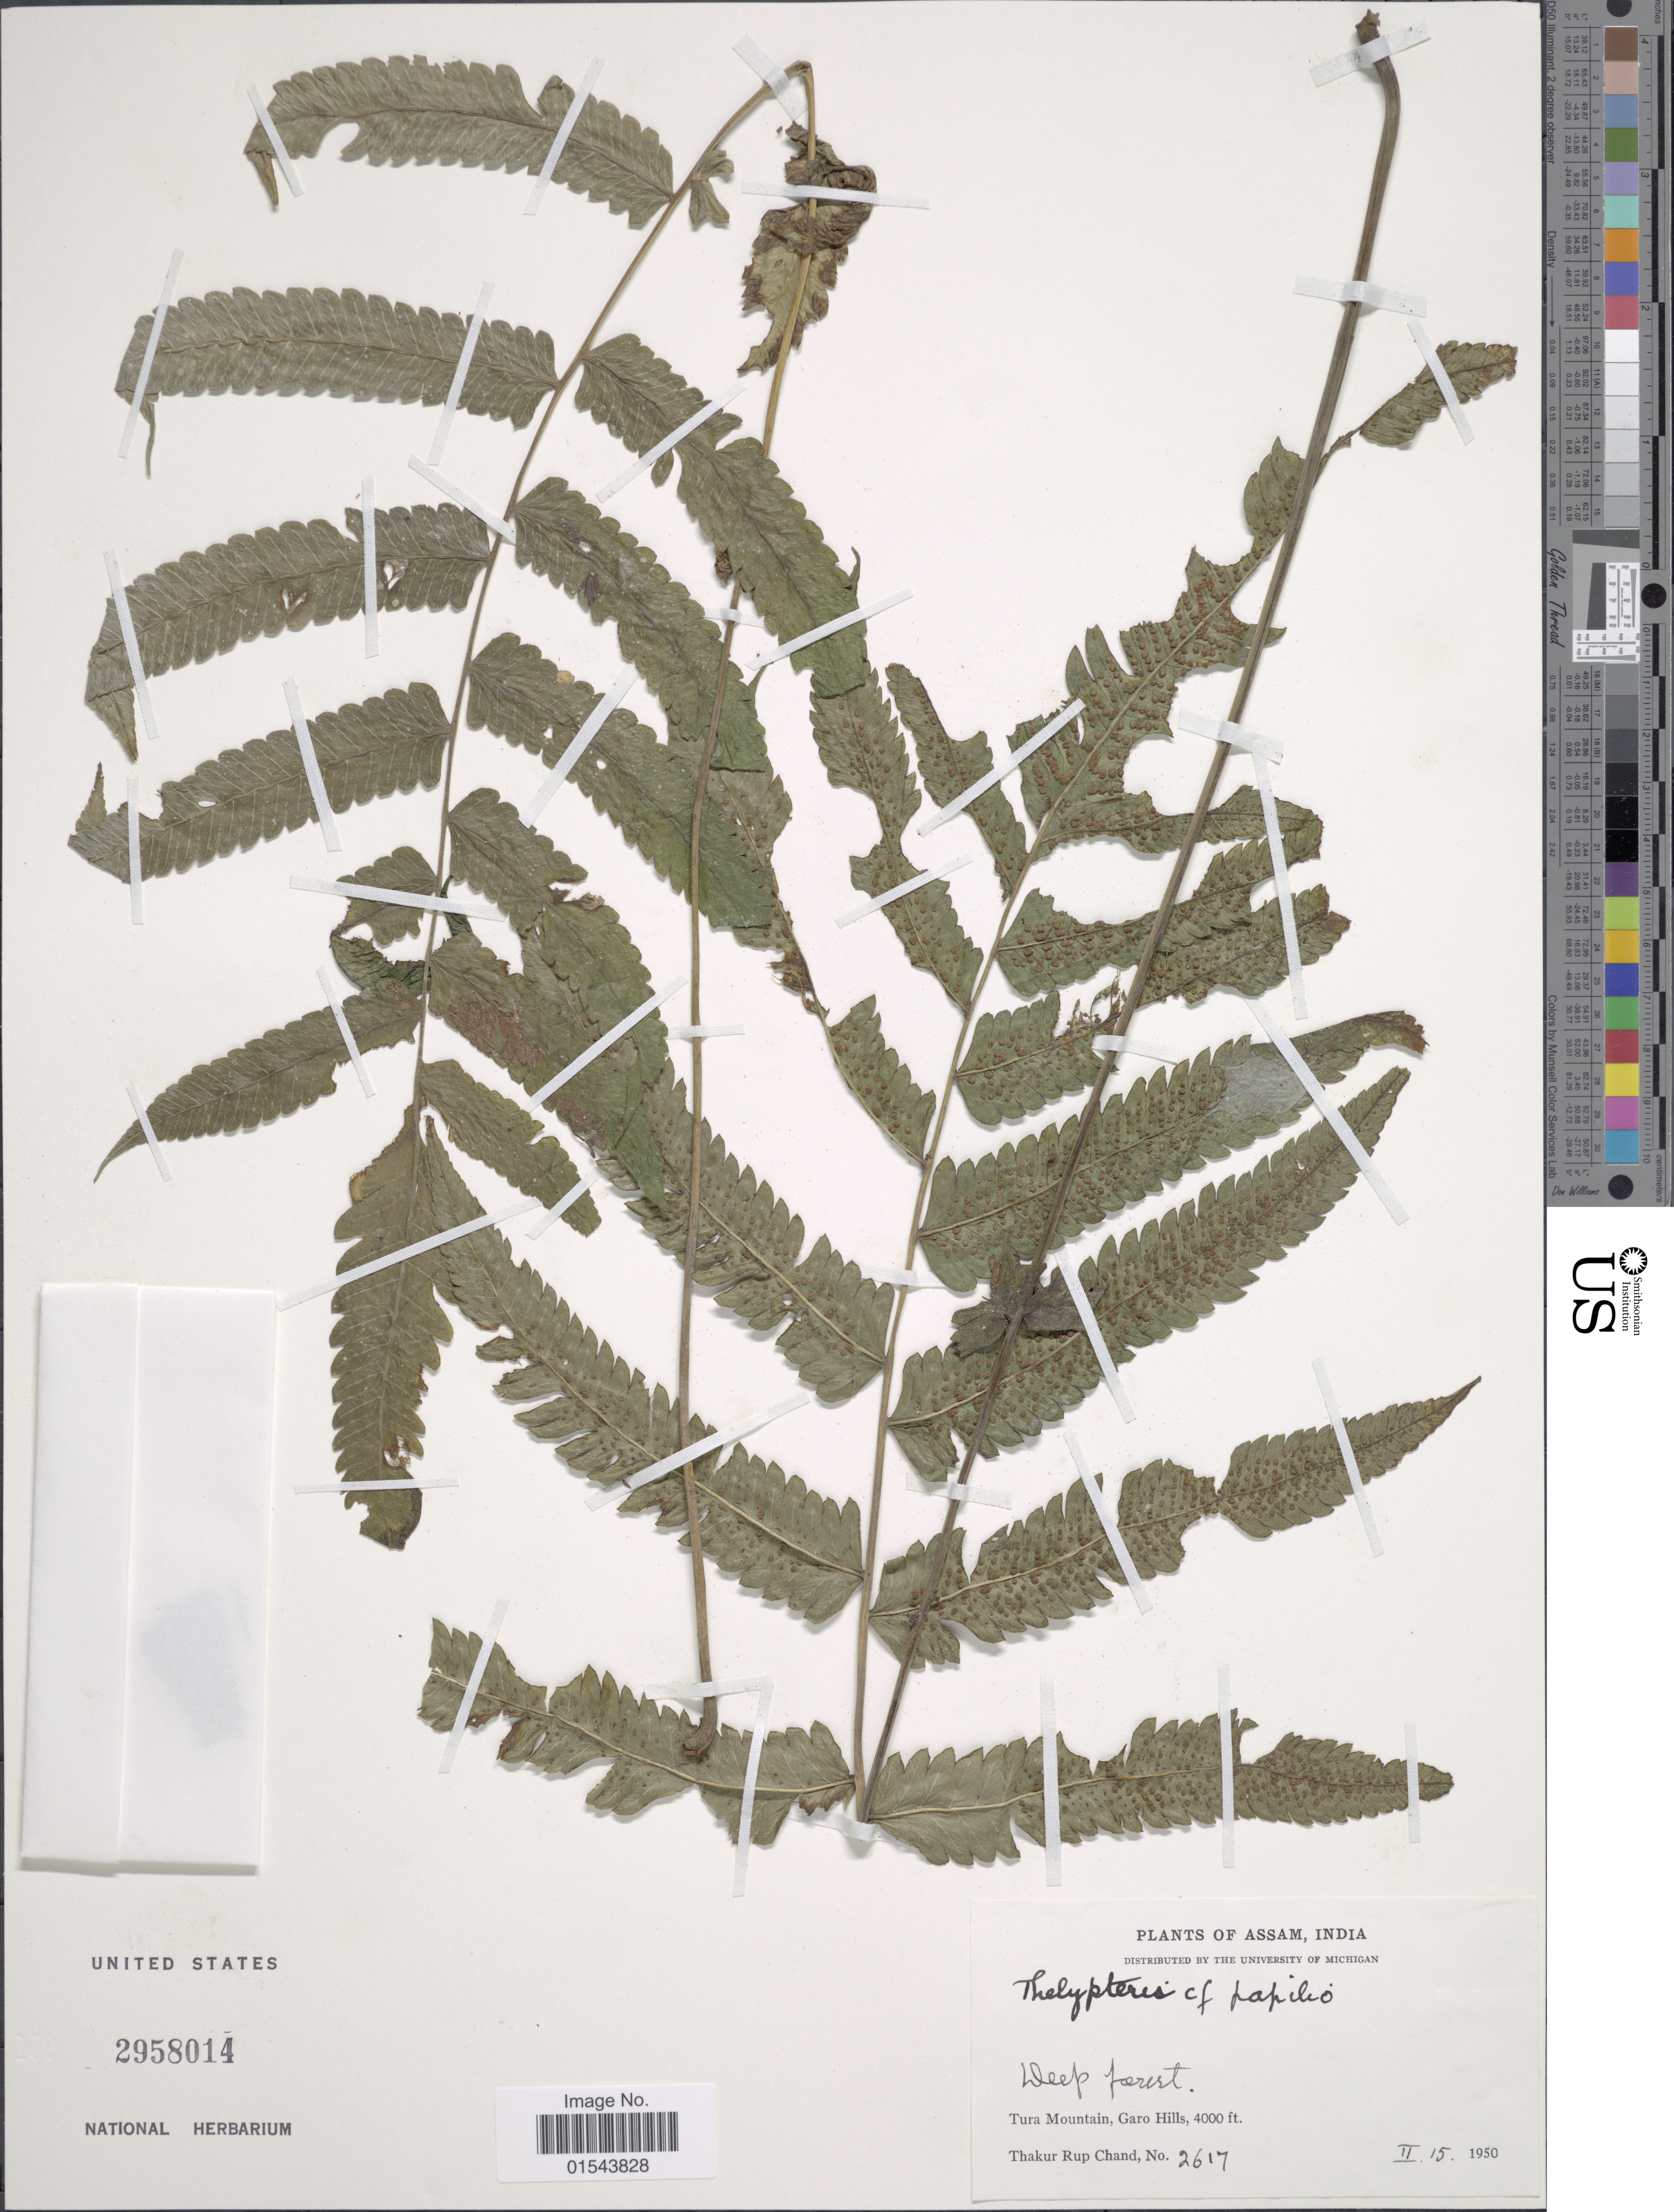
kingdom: Plantae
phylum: Tracheophyta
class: Polypodiopsida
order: Polypodiales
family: Thelypteridaceae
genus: Christella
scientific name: Christella papilio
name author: (C. Hope) Ching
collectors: T. R. Chand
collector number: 2617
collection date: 1950-02-15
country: India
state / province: Meghalaya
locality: Assam, Tura Mountain, Garo Hills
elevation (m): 1219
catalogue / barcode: US 2958014